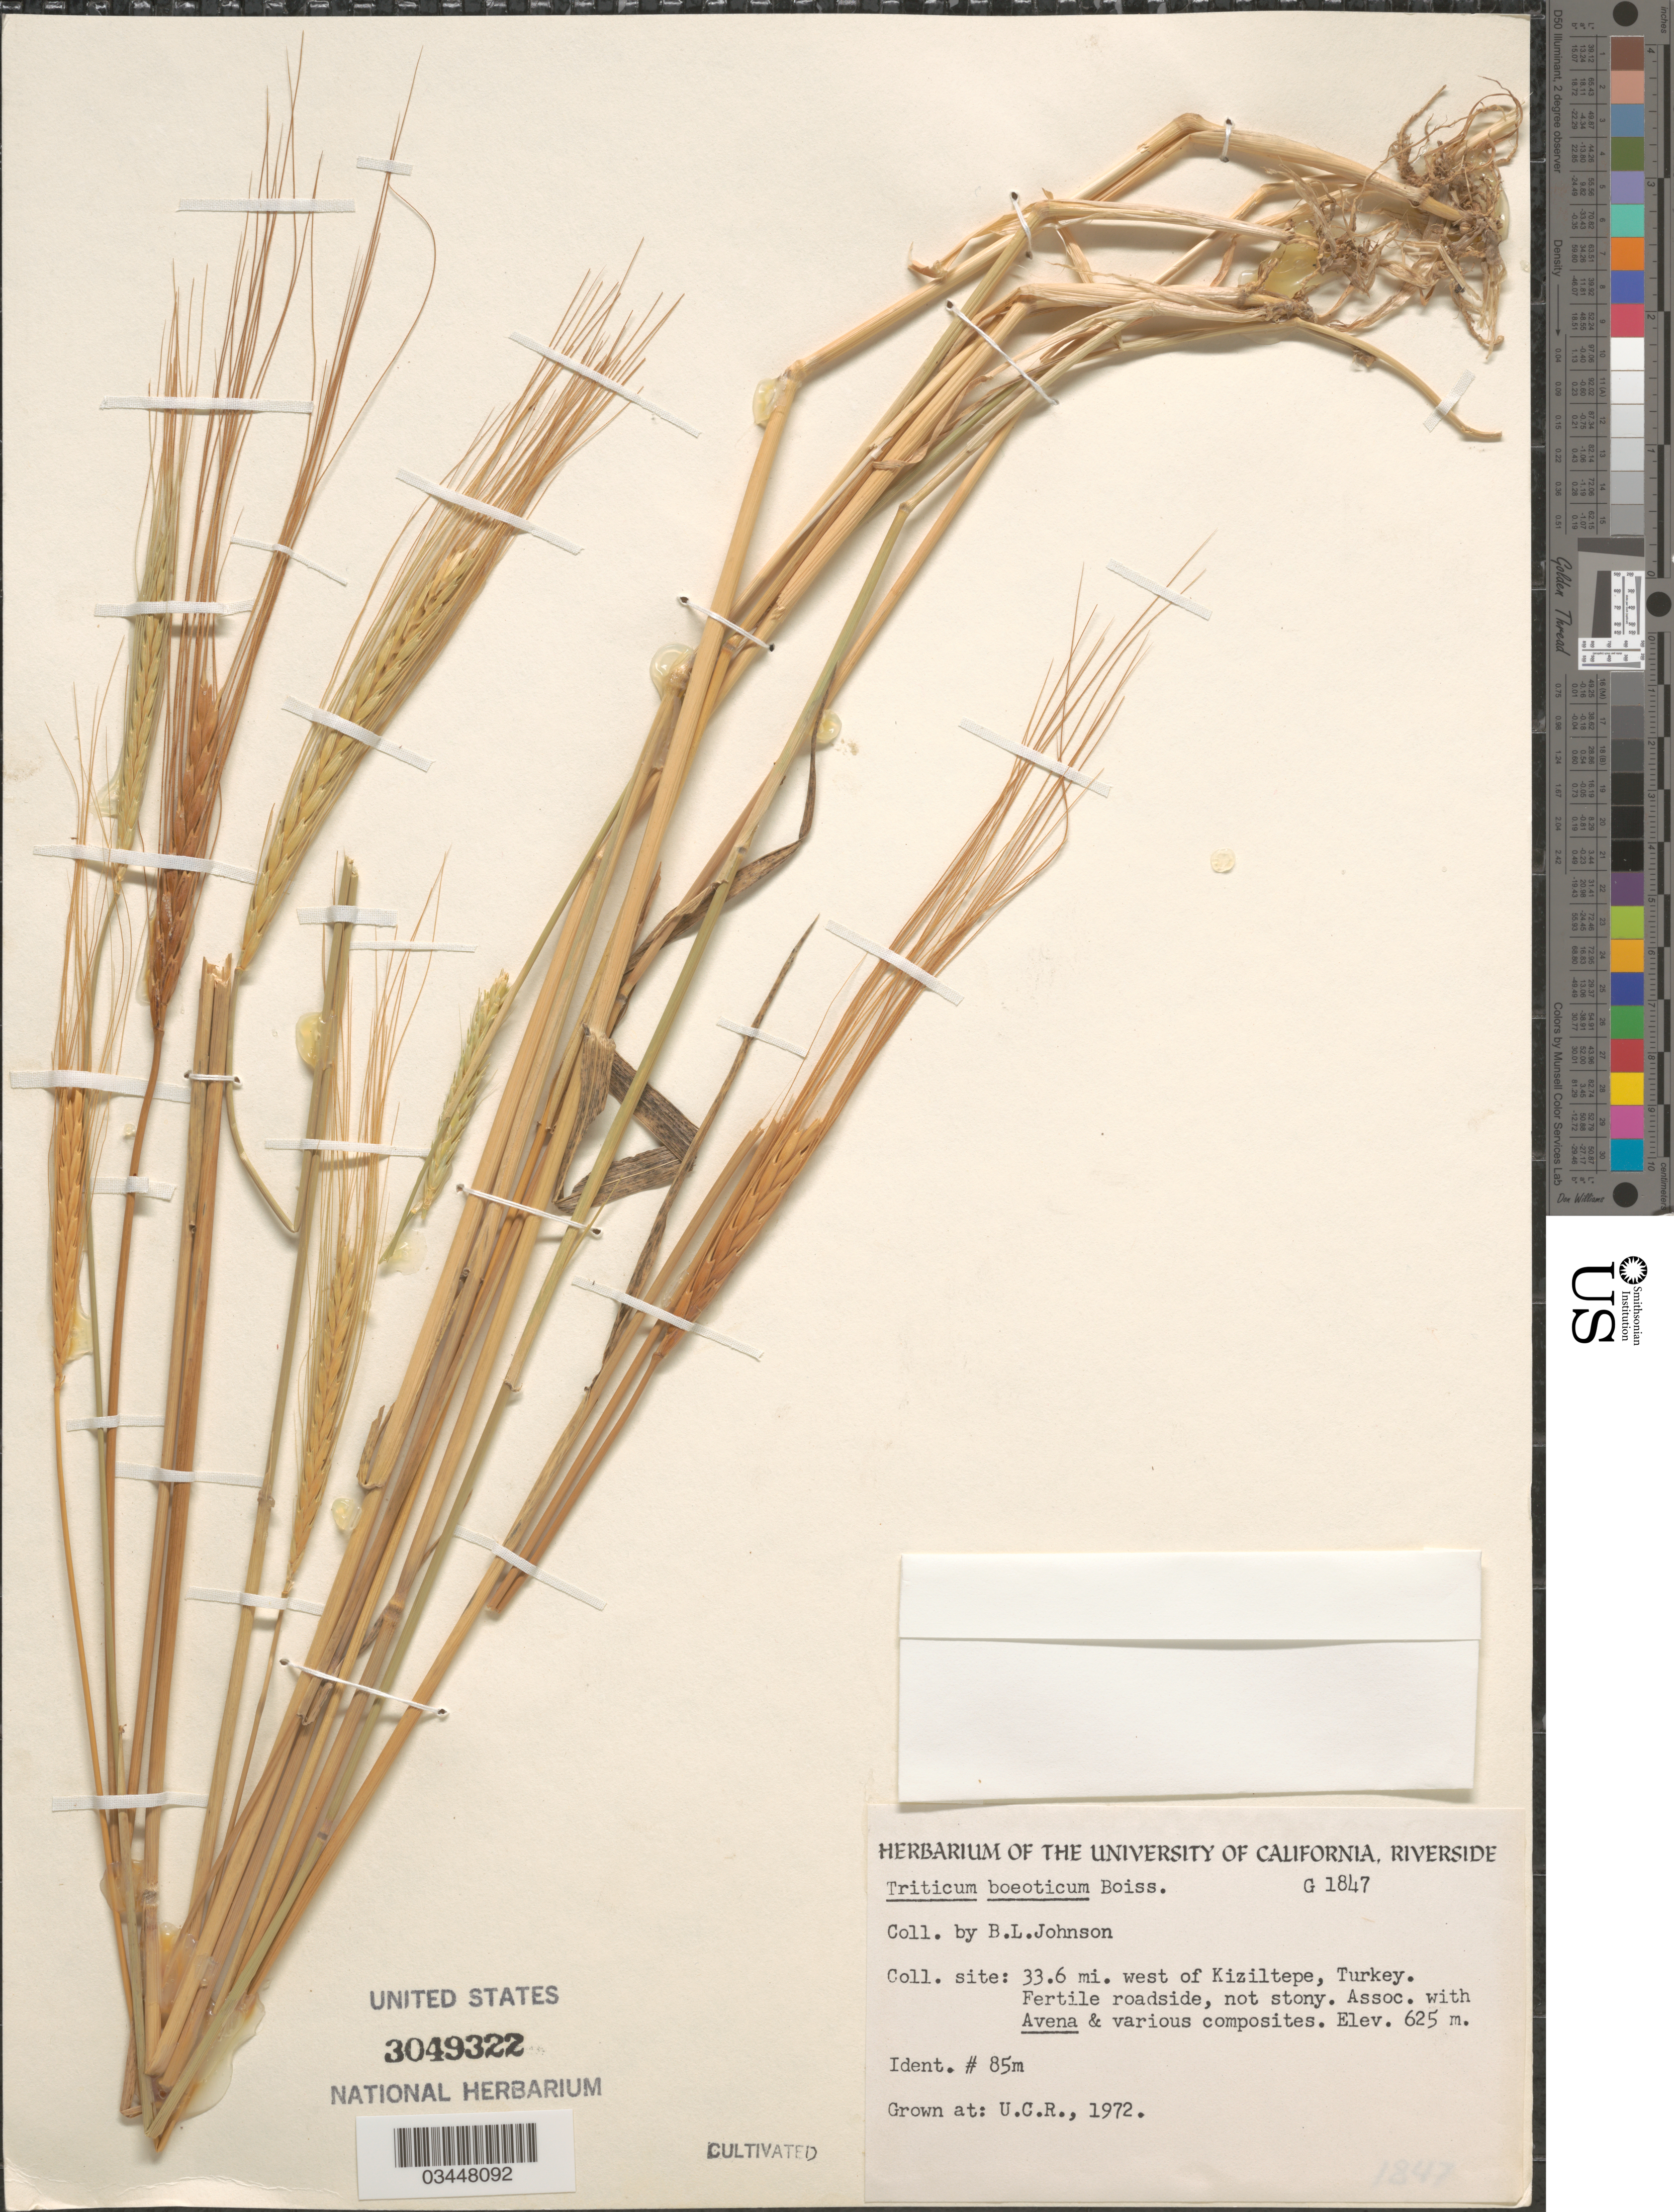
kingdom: Plantae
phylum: Tracheophyta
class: Liliopsida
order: Poales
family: Poaceae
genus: Triticum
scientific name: Triticum boeoticum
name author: Boiss.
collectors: ex herb. Univ. of California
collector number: G1847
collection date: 1972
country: United States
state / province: California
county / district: Riverside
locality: U.C.R.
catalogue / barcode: US 3049322